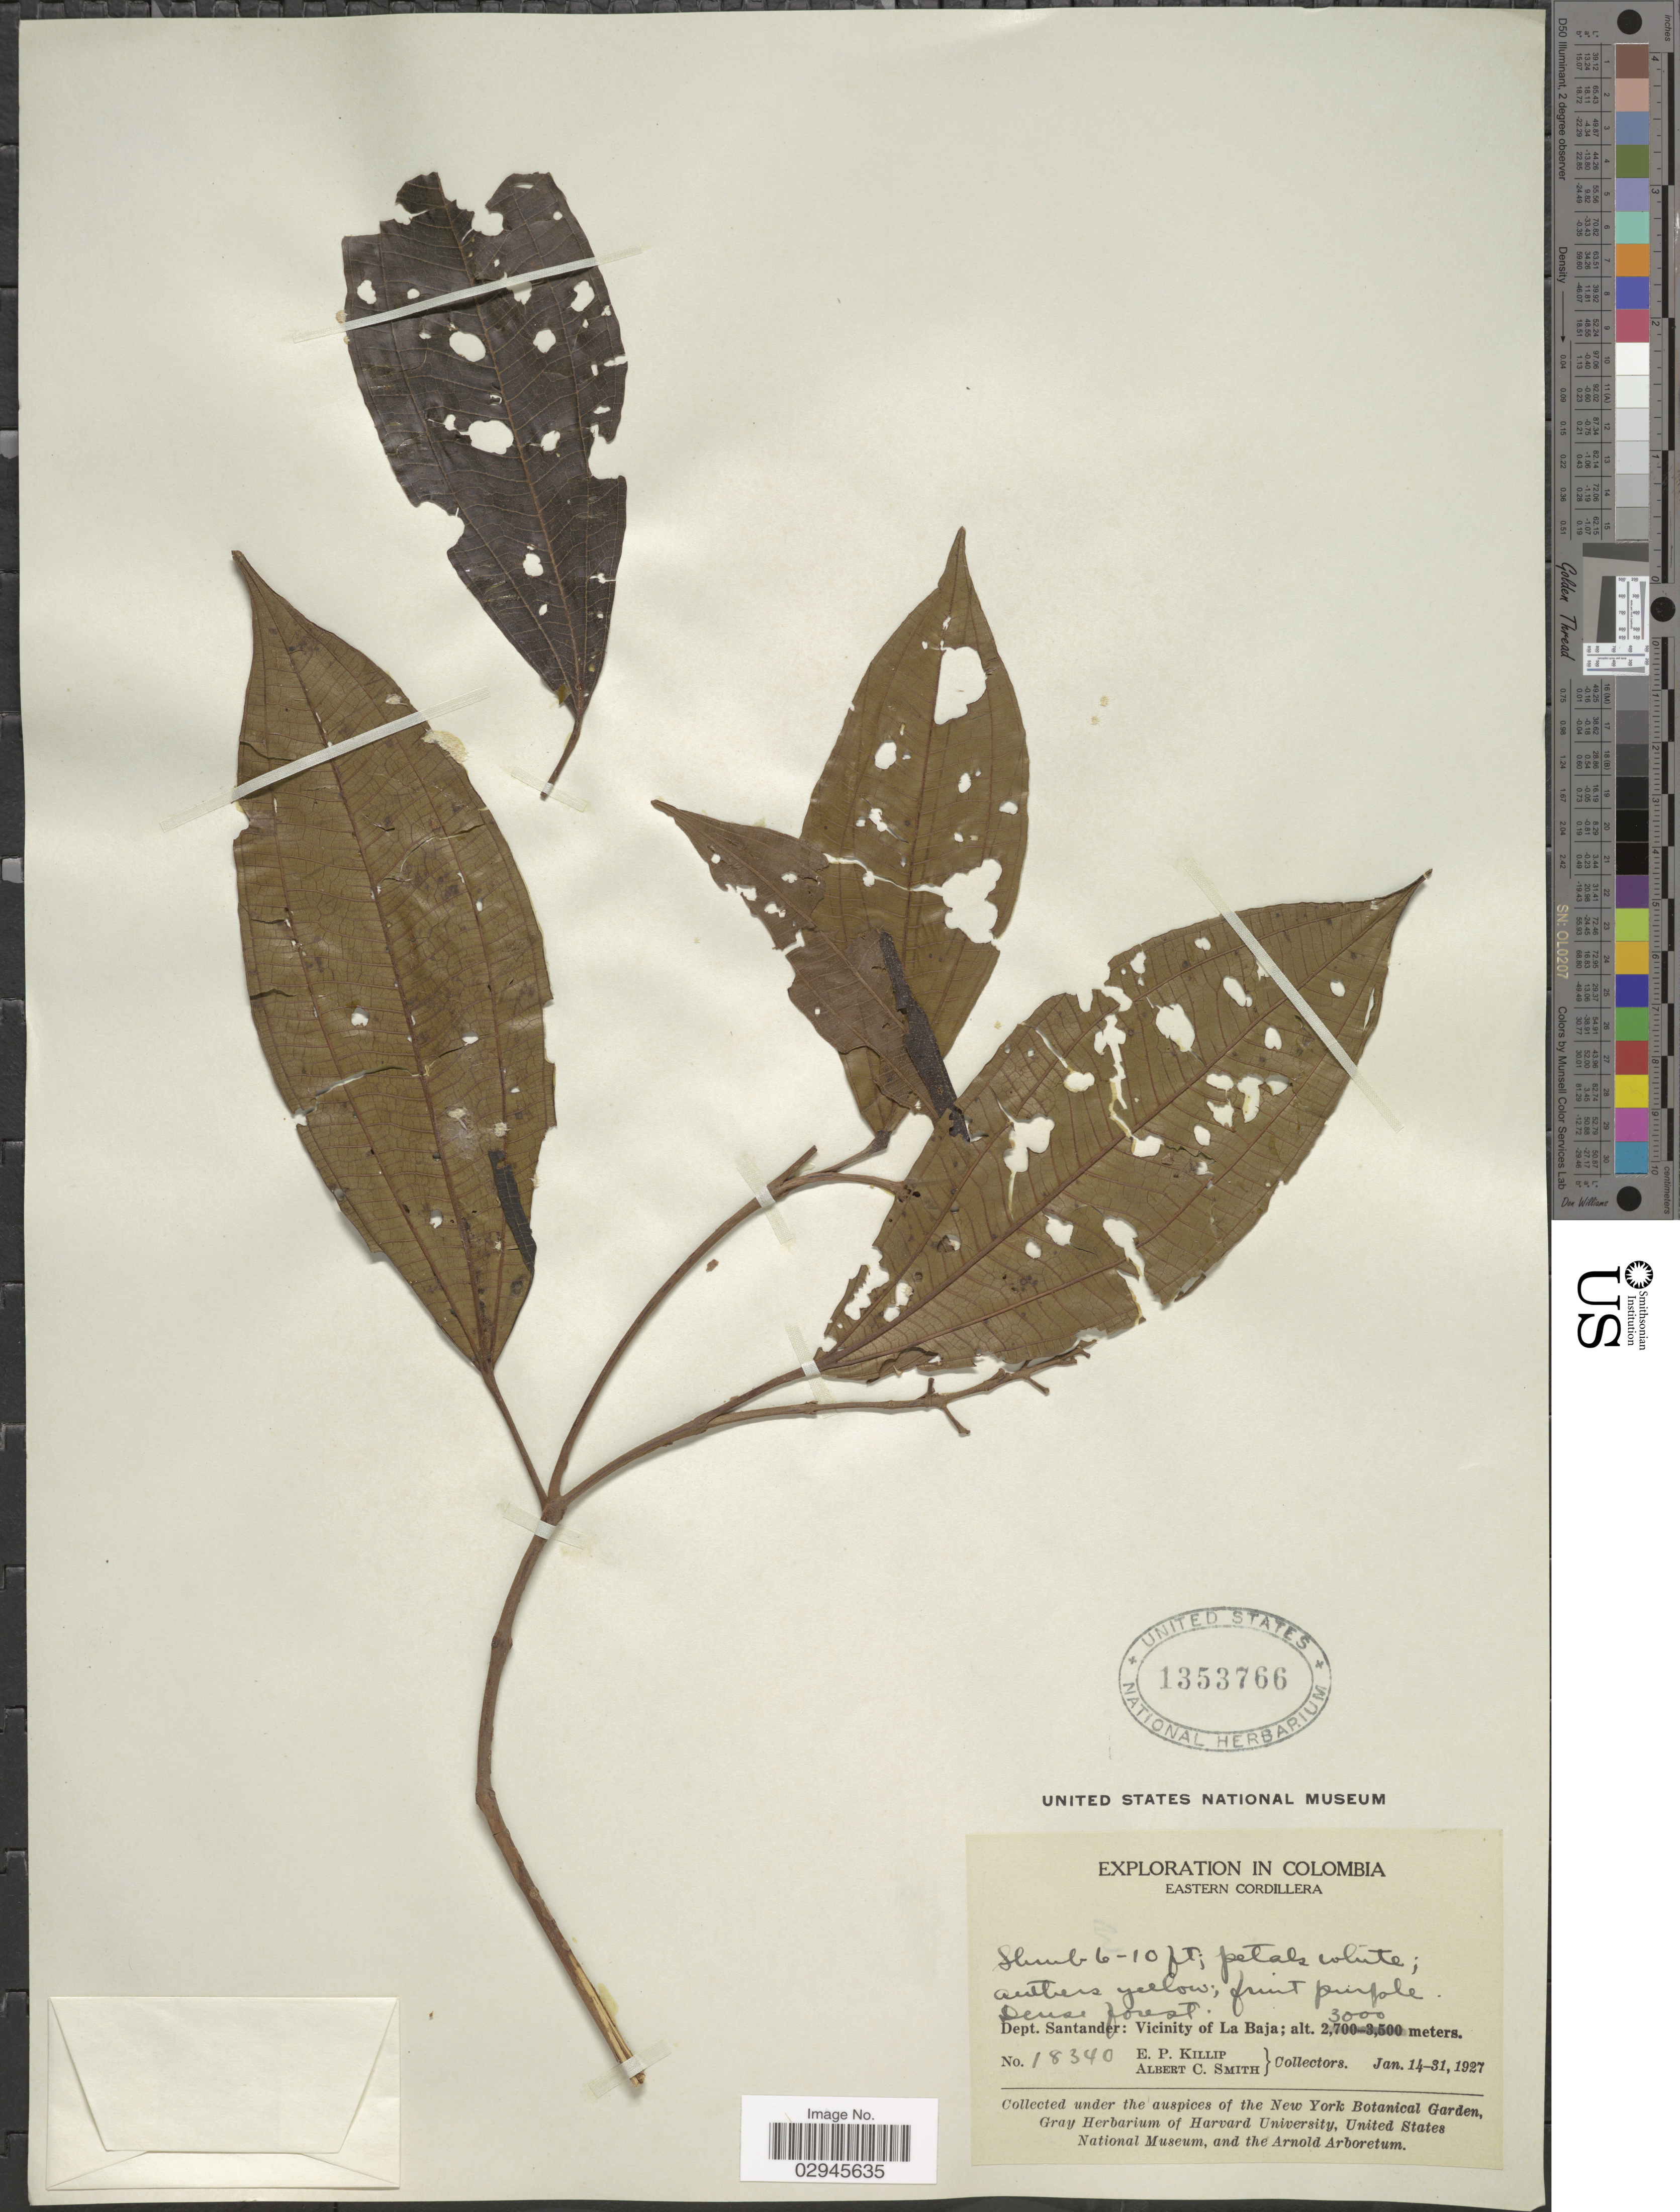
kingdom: Plantae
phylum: Tracheophyta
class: Magnoliopsida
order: Myrtales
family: Melastomataceae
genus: Miconia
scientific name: Miconia sp.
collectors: E. P. Killip & A. C. Smith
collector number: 18340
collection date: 1927-01-14/1927-01-31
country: Colombia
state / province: Santander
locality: Eastern Cordillera. Dept. Santander: Vicinity of La Baja.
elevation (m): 3000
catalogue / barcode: US 1353766